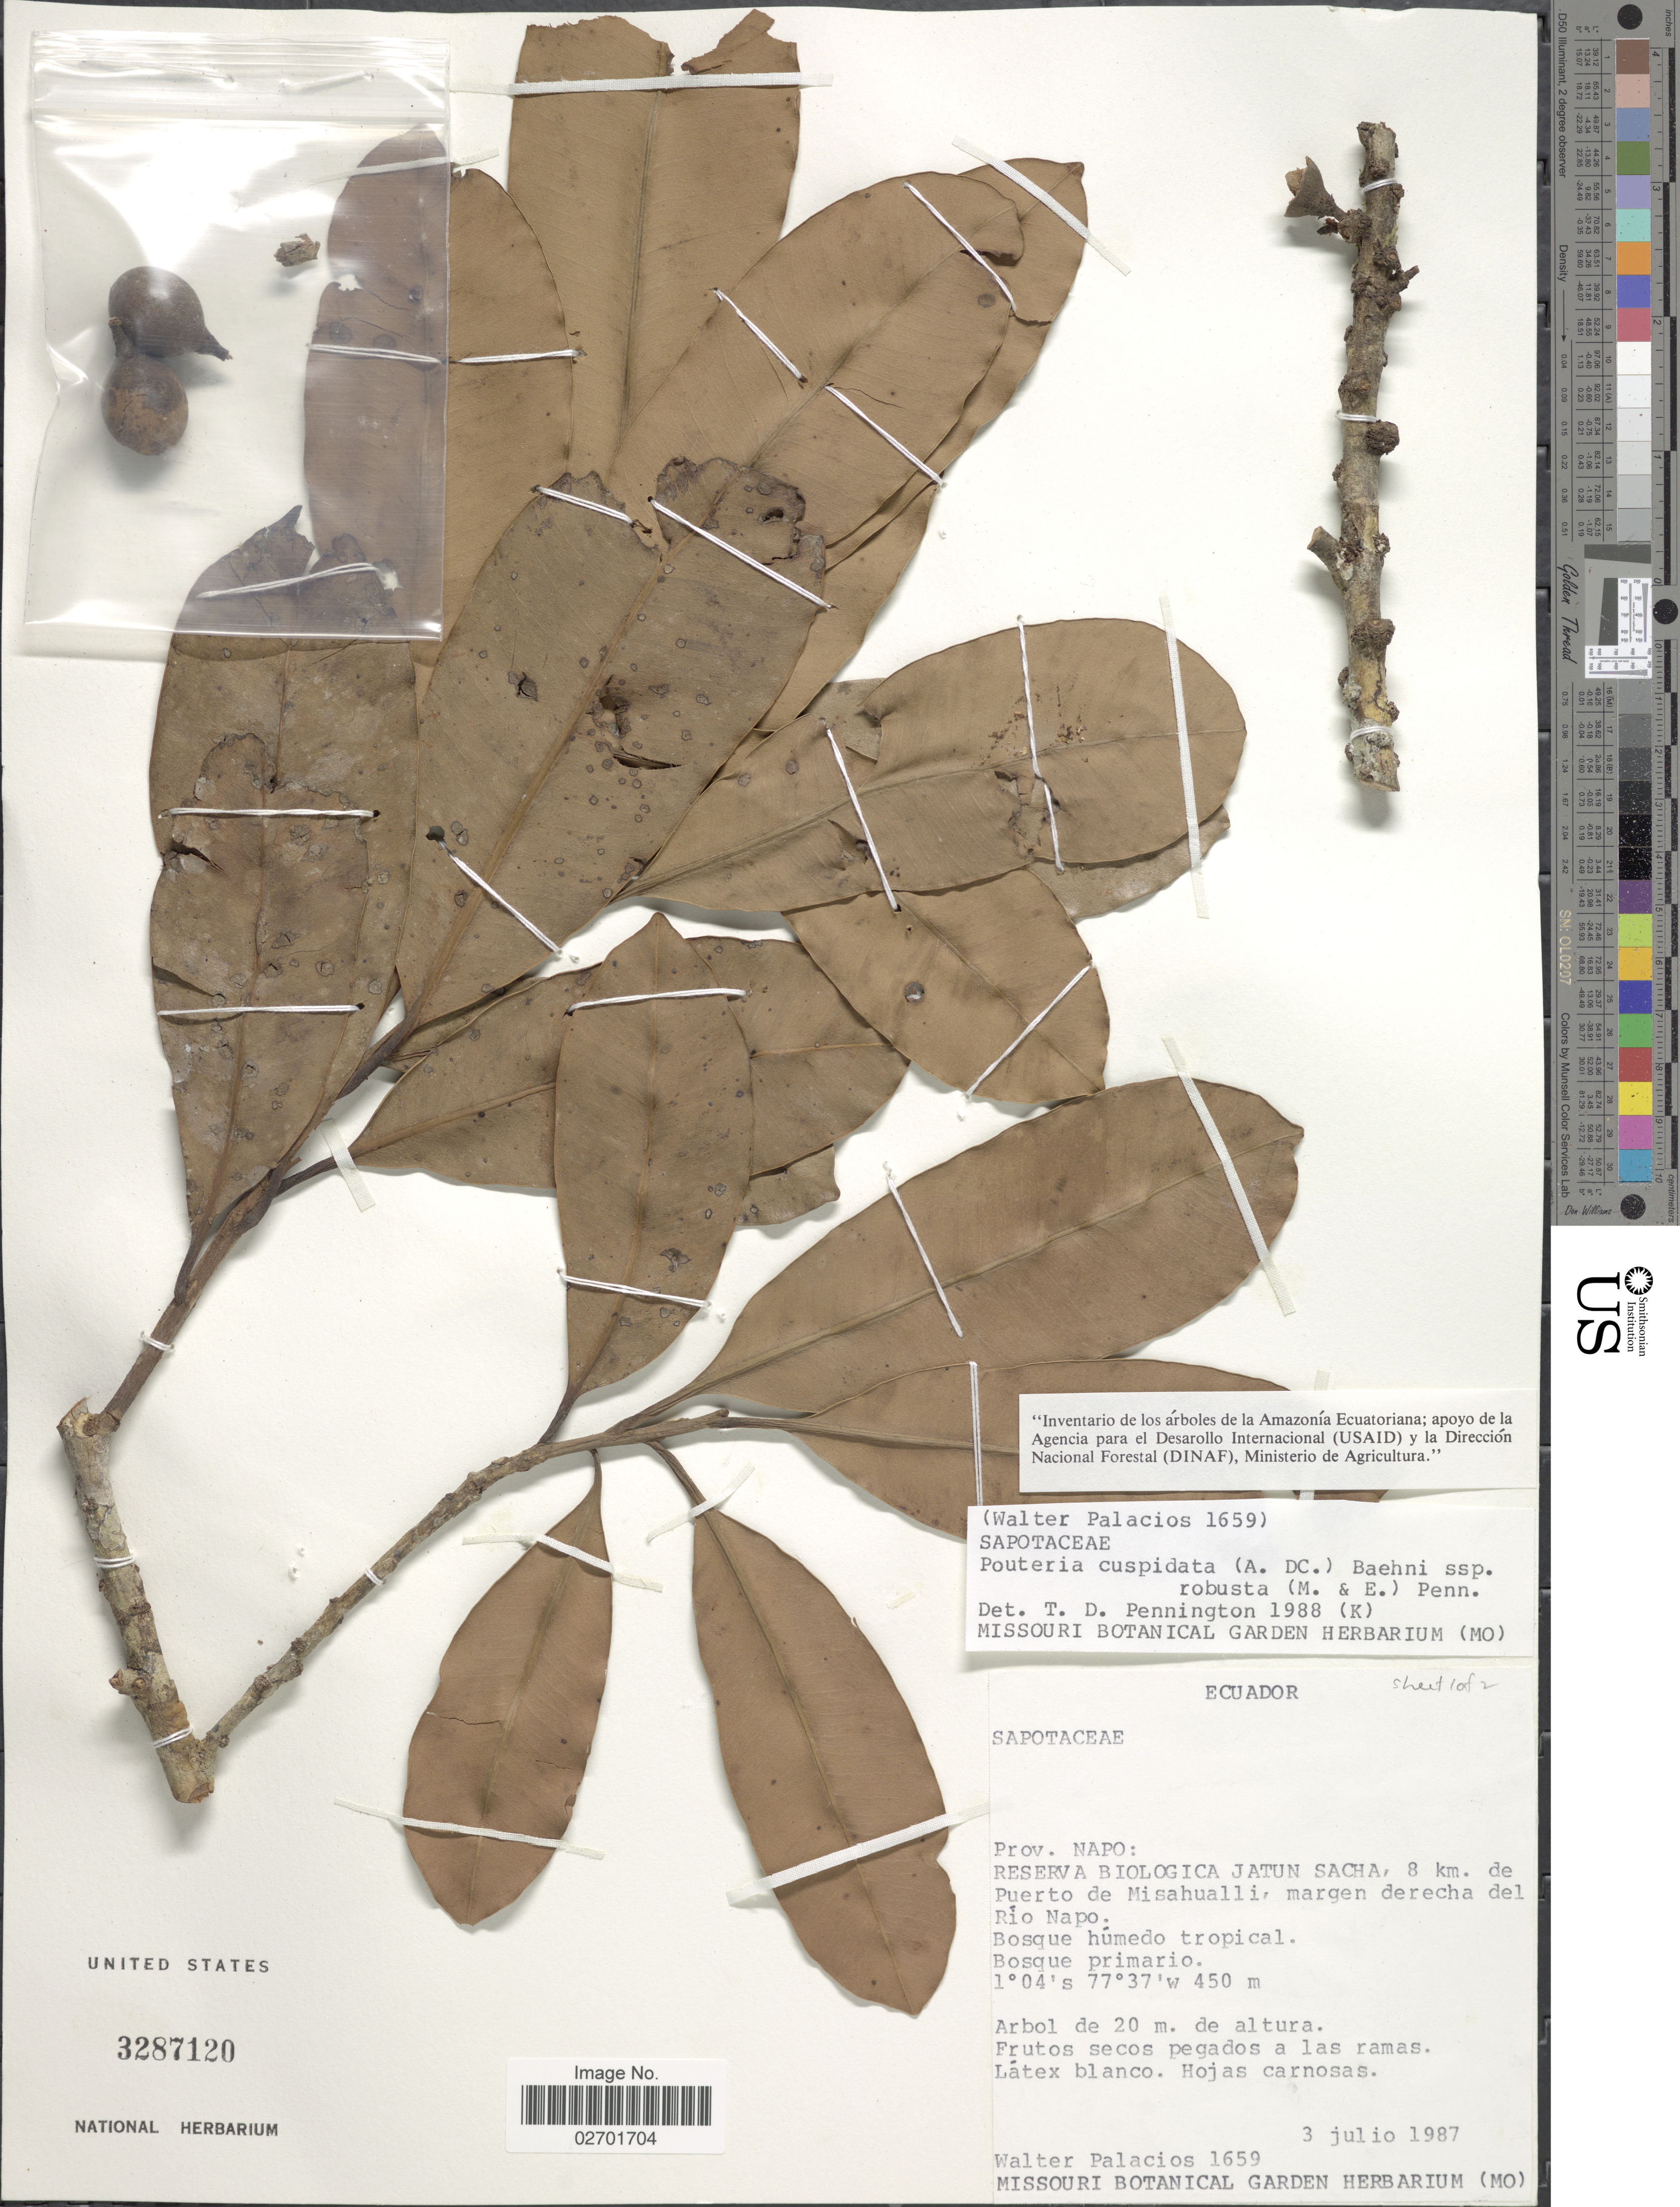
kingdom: Plantae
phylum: Tracheophyta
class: Magnoliopsida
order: Ericales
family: Sapotaceae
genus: Pouteria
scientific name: Pouteria cuspidata subsp. robusta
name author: (Mart. & Eichler) T.D. Penn.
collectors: W. Palacios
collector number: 1659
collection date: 1987-07-03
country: Ecuador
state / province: Napo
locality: Prov. Napo: Reserva Biologica Jatun Sacha, 8 km. de Puerto de Misahualli, margen derecha del Rio Napo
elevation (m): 450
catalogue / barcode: US 3287120